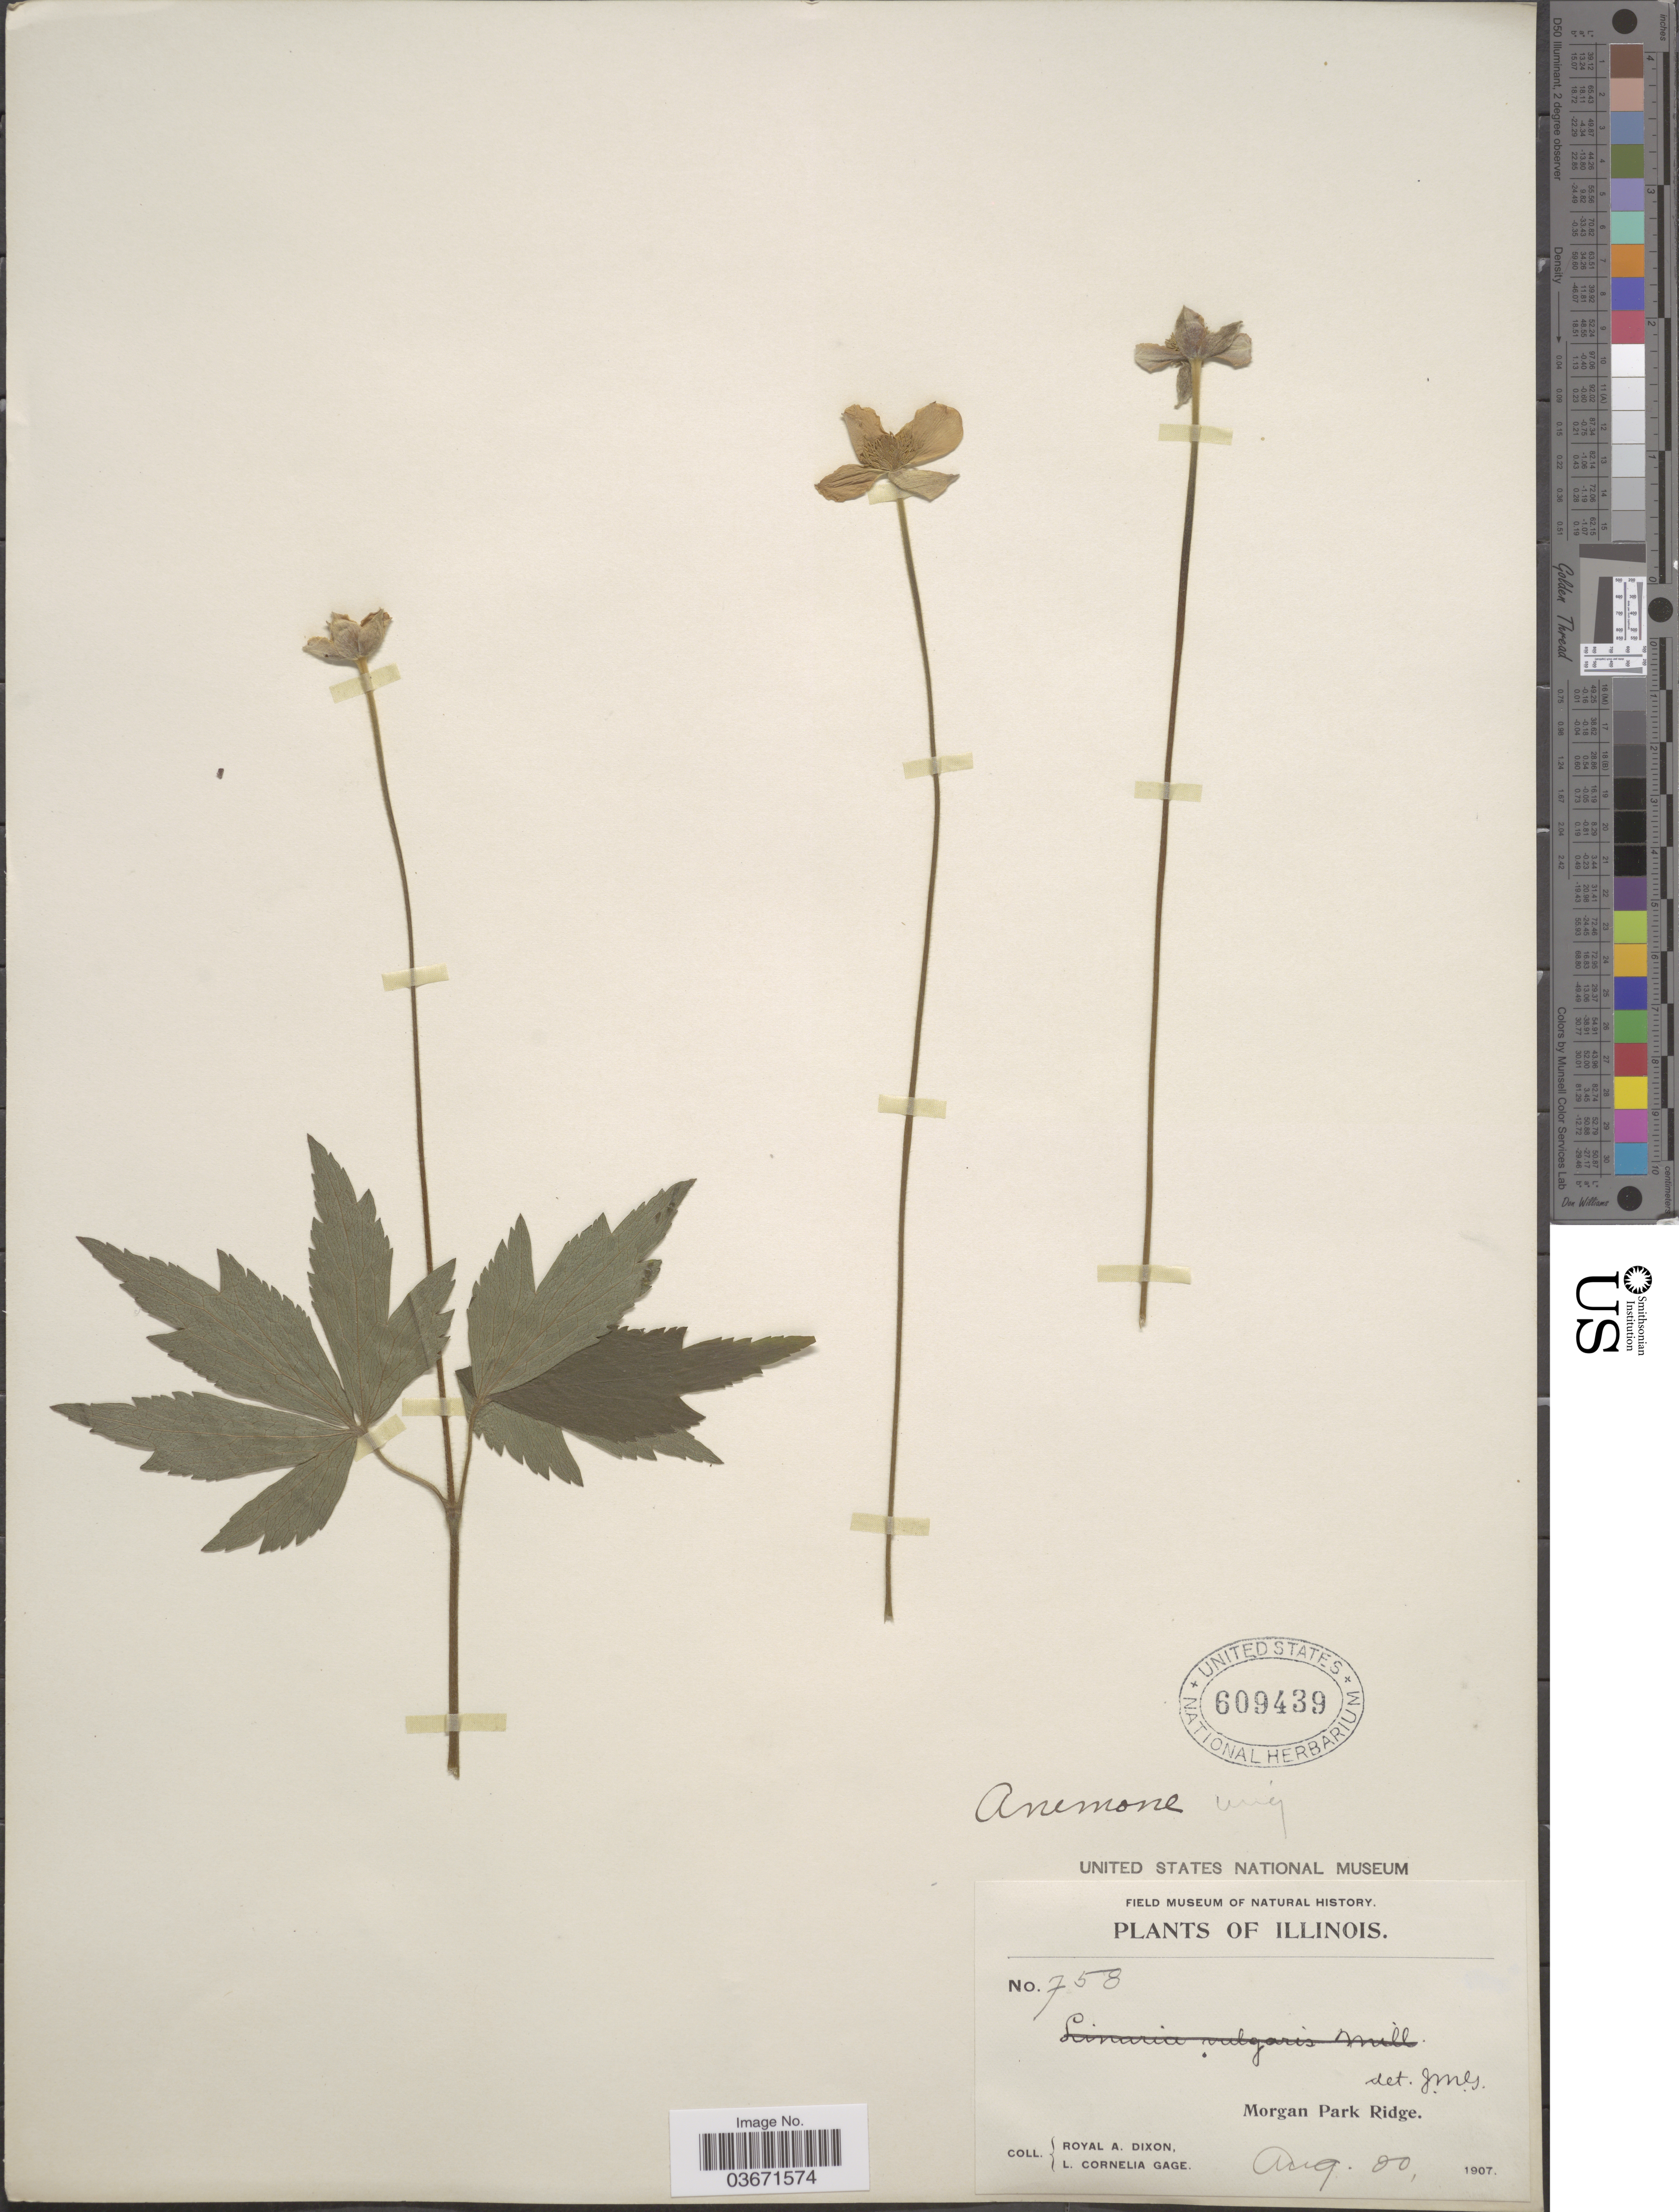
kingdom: Plantae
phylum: Tracheophyta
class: Magnoliopsida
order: Ranunculales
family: Ranunculaceae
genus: Anemone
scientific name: Anemone canadensis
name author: L.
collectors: R. A. Dixon & L. Gage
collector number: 758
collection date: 1907-08-20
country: United States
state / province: Illinois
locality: Morgan Park Ridge.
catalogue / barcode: US 609439